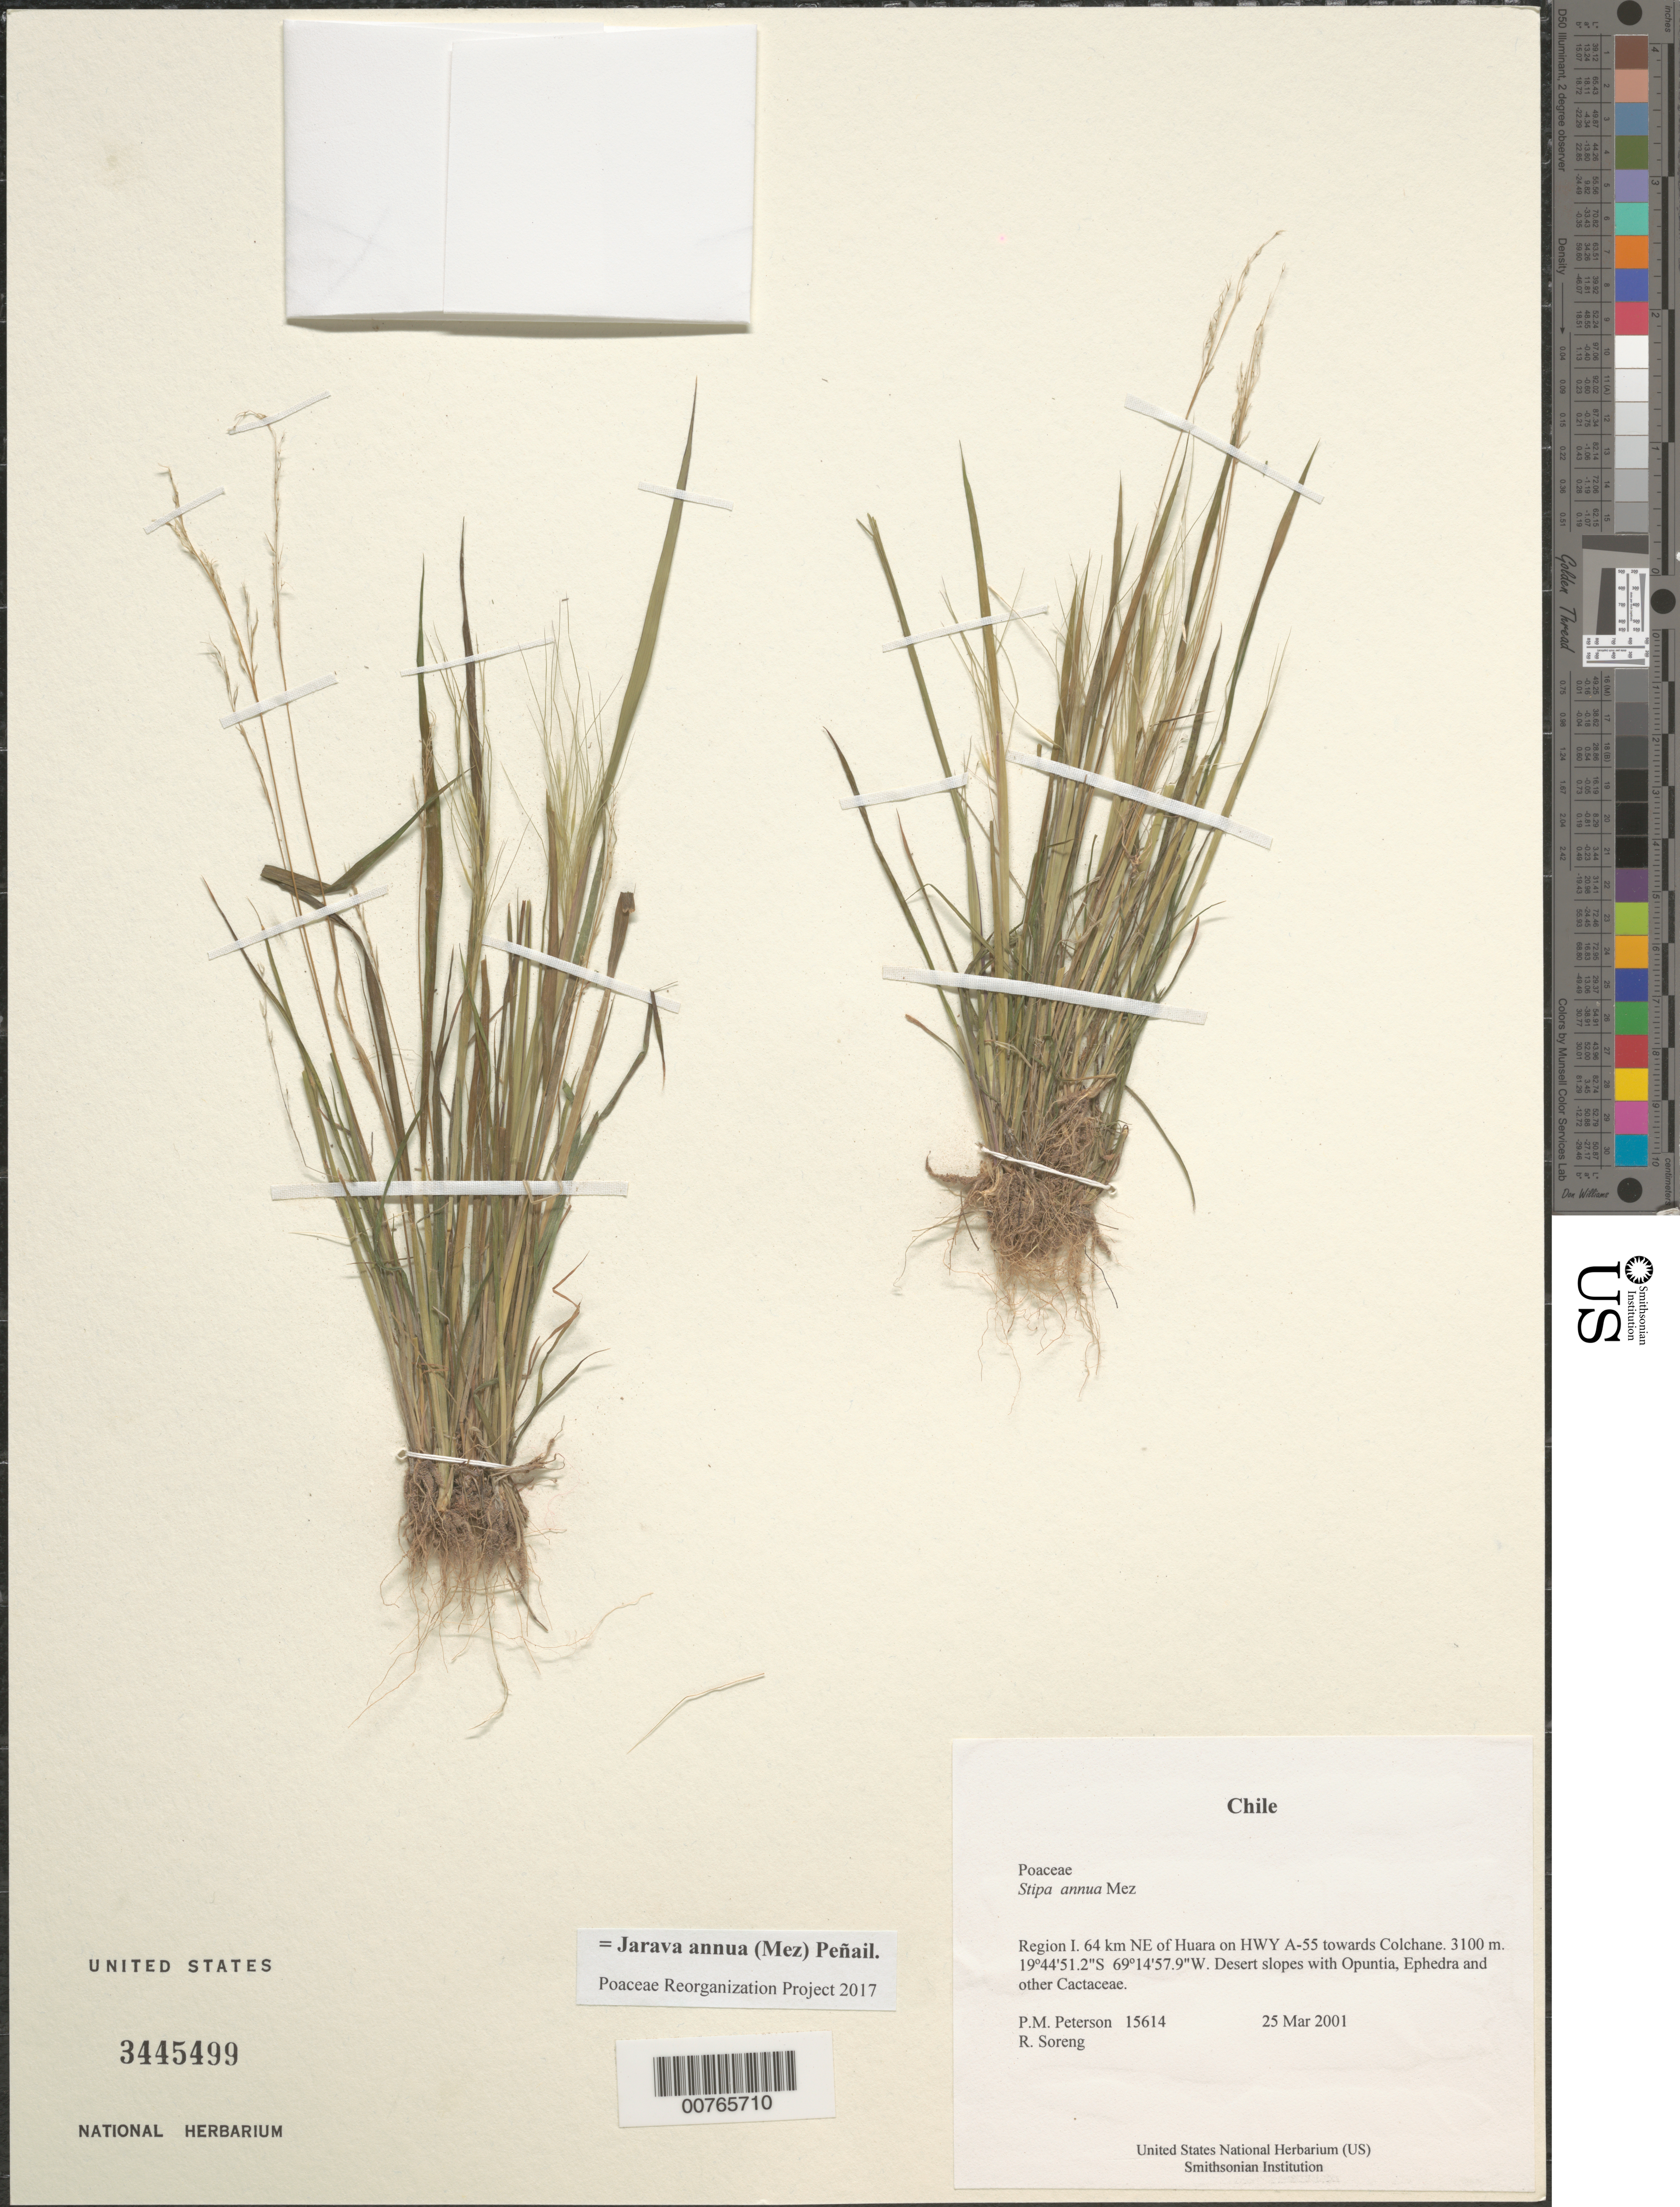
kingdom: Plantae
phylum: Tracheophyta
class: Liliopsida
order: Poales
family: Poaceae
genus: Jarava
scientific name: Jarava annua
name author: Mez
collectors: P. M. Peterson & R. J. Soreng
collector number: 15614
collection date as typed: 25 Mar 2001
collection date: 2001-03-25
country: Chile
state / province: Tarapacá (I)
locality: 64 km NE of Huara on HWY A-55 towards Colchane.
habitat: Desert slopes with Opuntia, Ephedra and other Cactaceae.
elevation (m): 3100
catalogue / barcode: US 3445499